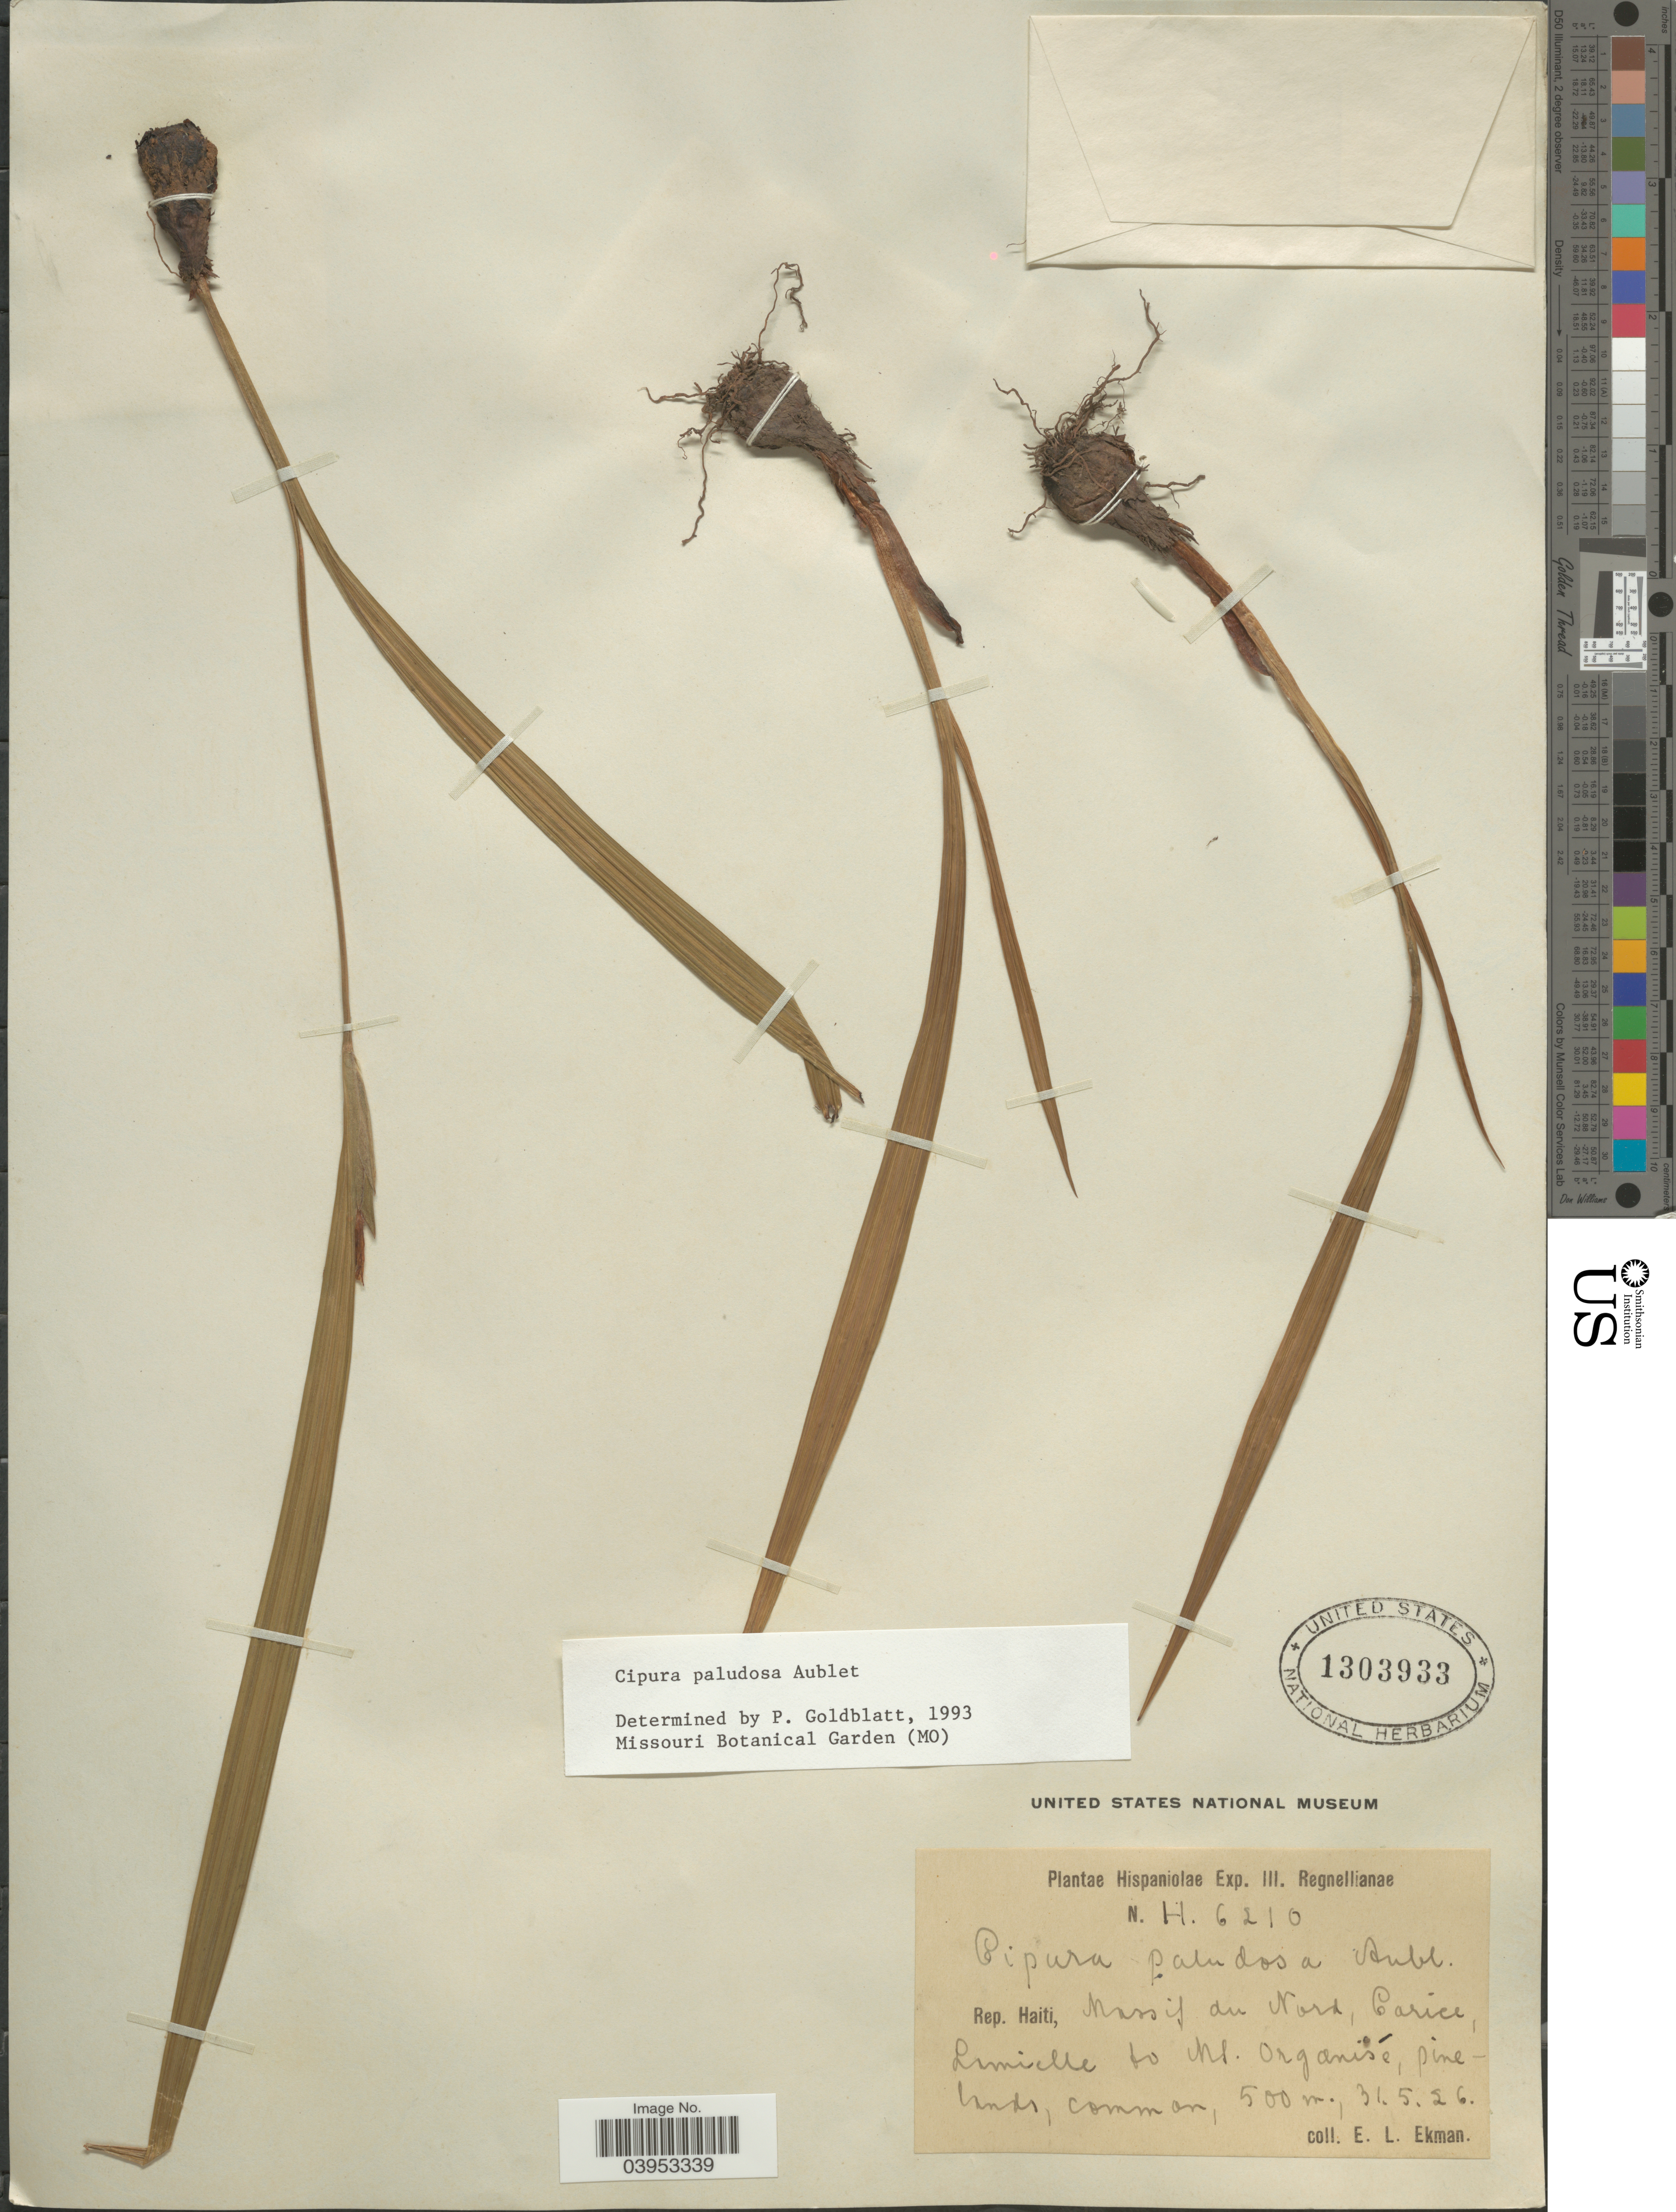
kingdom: Plantae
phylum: Tracheophyta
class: Liliopsida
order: Asparagales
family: Iridaceae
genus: Cipura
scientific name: Cipura paludosa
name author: Aubl.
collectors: E. L. Ekman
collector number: H. 6210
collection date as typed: Transcribed d/m/y: 31/5/26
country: Haiti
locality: Hispaniolae. Rep. Haiti, Massif du Nord, Carice, Lamielle to Mt. Organisé.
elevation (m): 500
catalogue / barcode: US 1303933